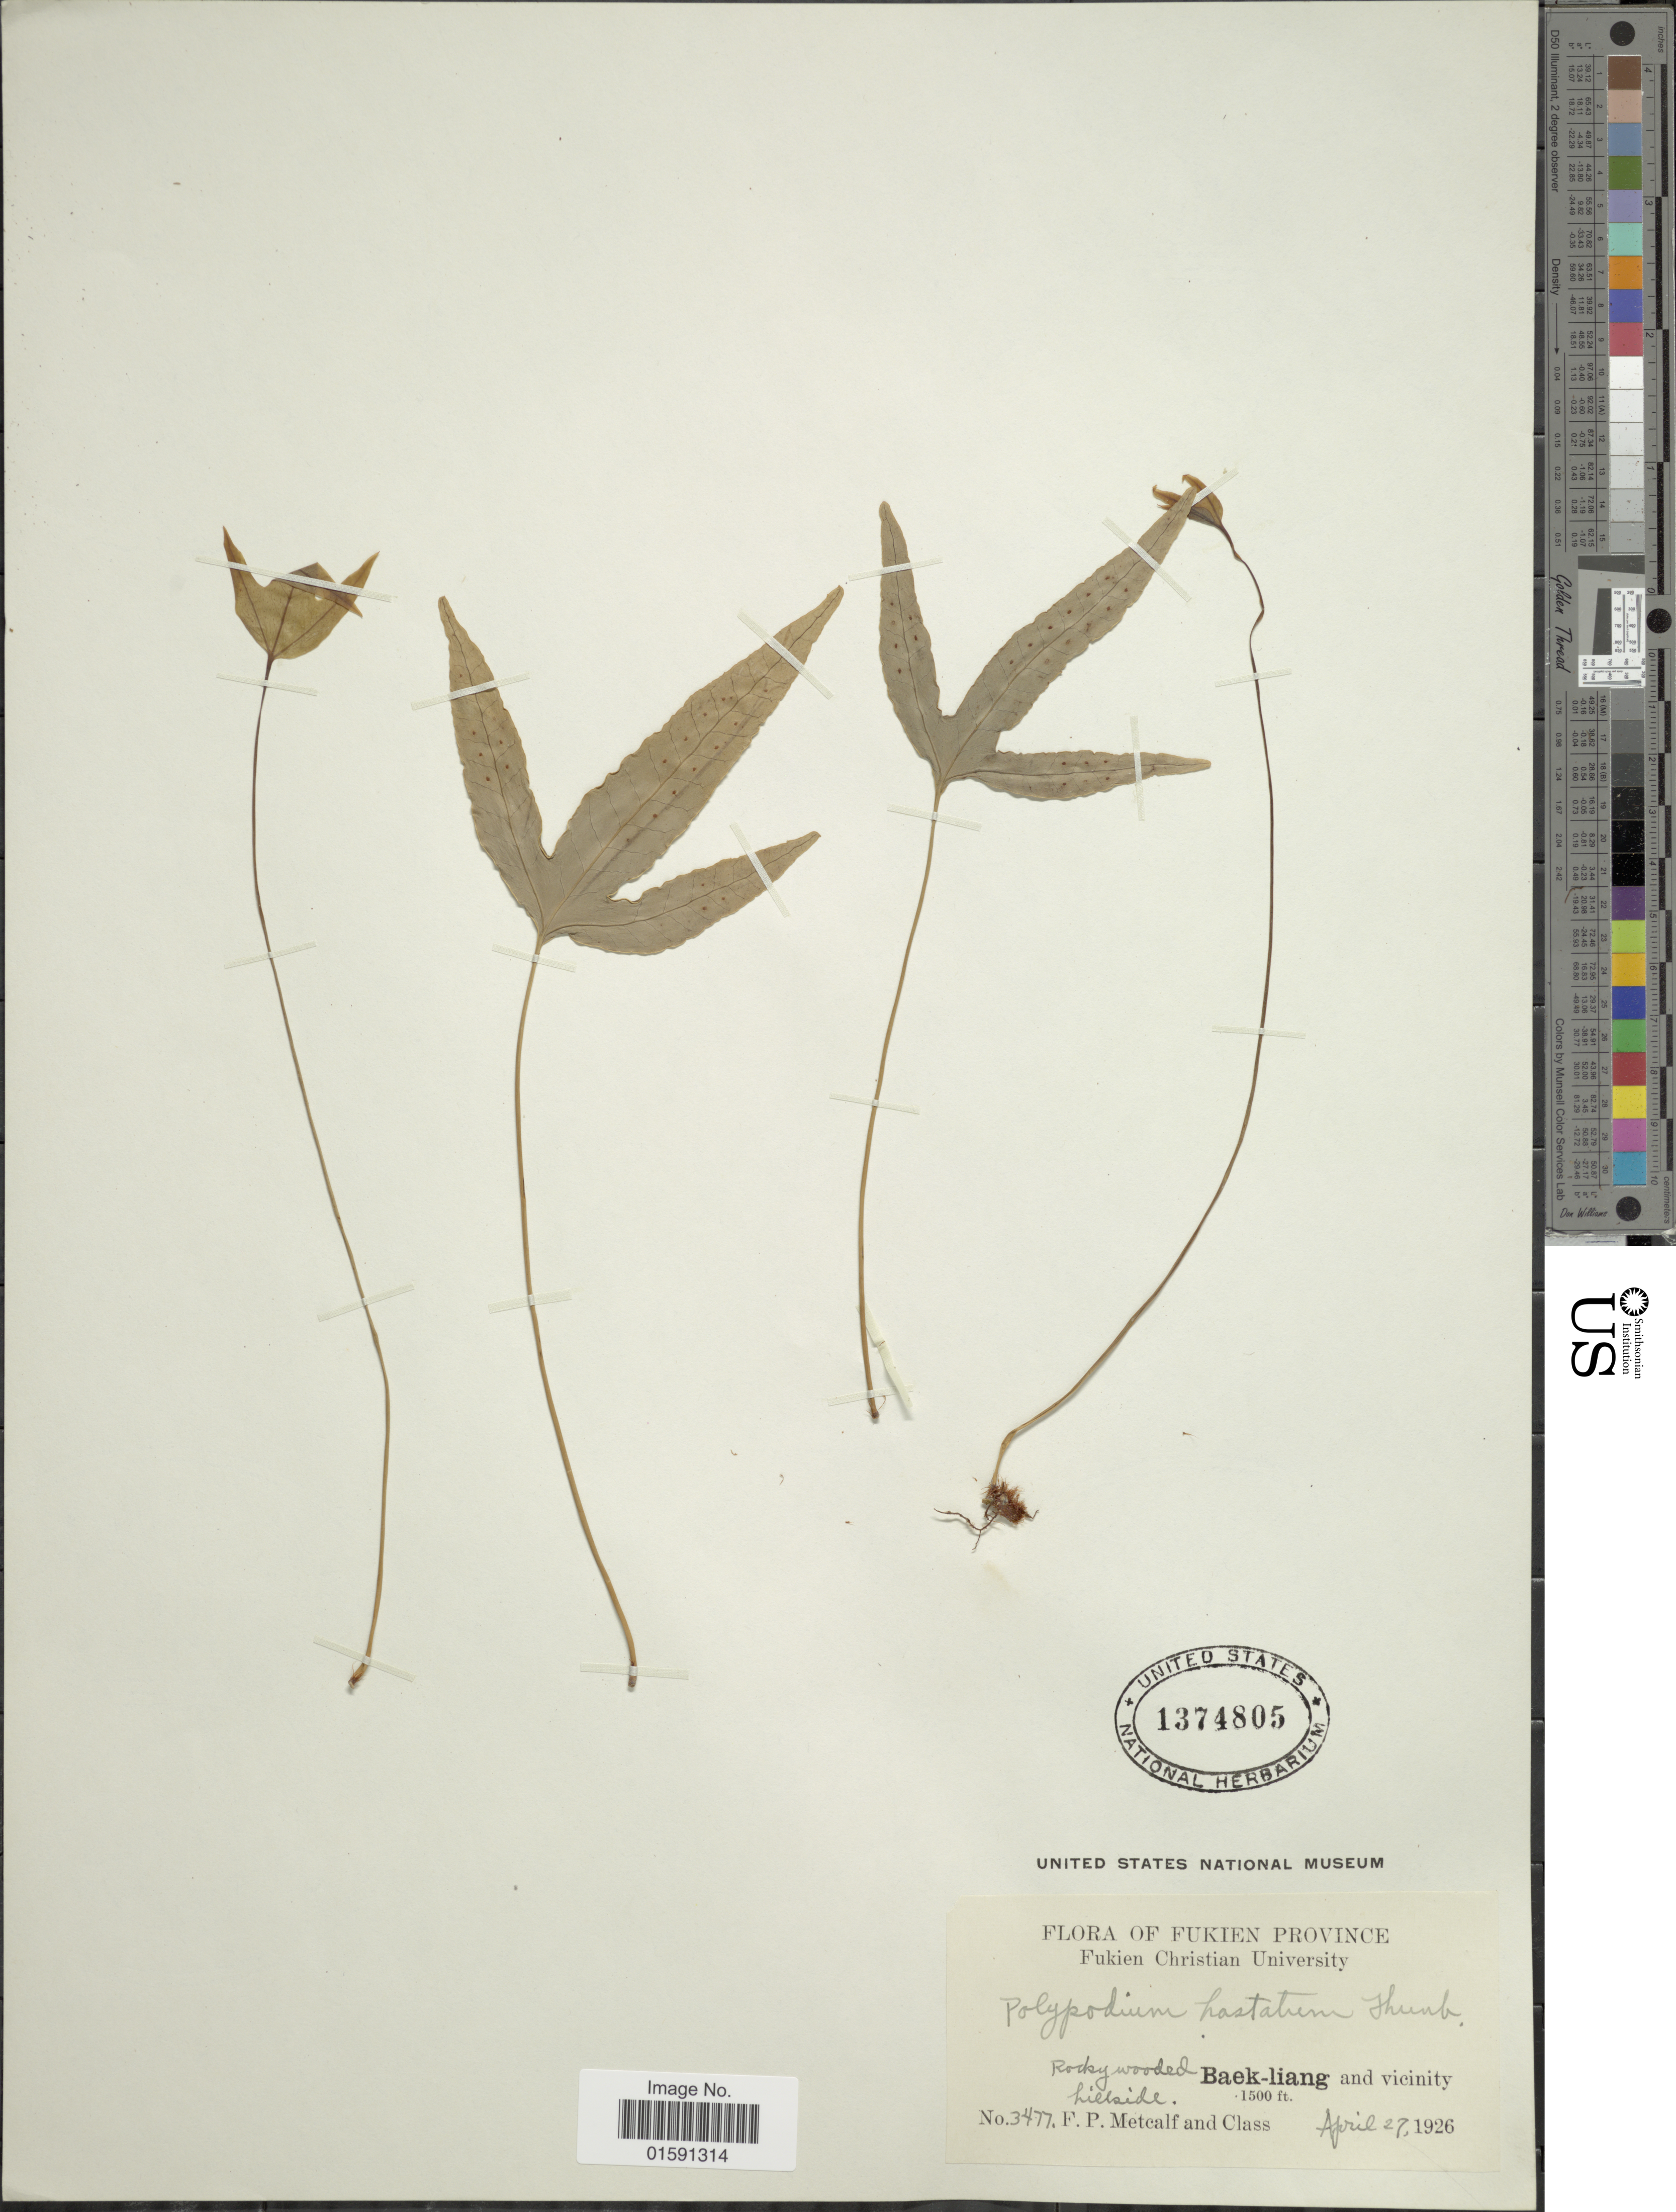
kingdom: Plantae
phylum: Tracheophyta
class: Polypodiopsida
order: Polypodiales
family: Polypodiaceae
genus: Selliguea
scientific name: Selliguea hastata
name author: (Thunb.) Fraser-Jenk.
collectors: F. Metcalf & Class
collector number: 3477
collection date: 1926-04-27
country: China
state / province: Fujian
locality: Fukien Province, Baek-Liang and vicinity Hillside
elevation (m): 457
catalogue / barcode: US 1374805